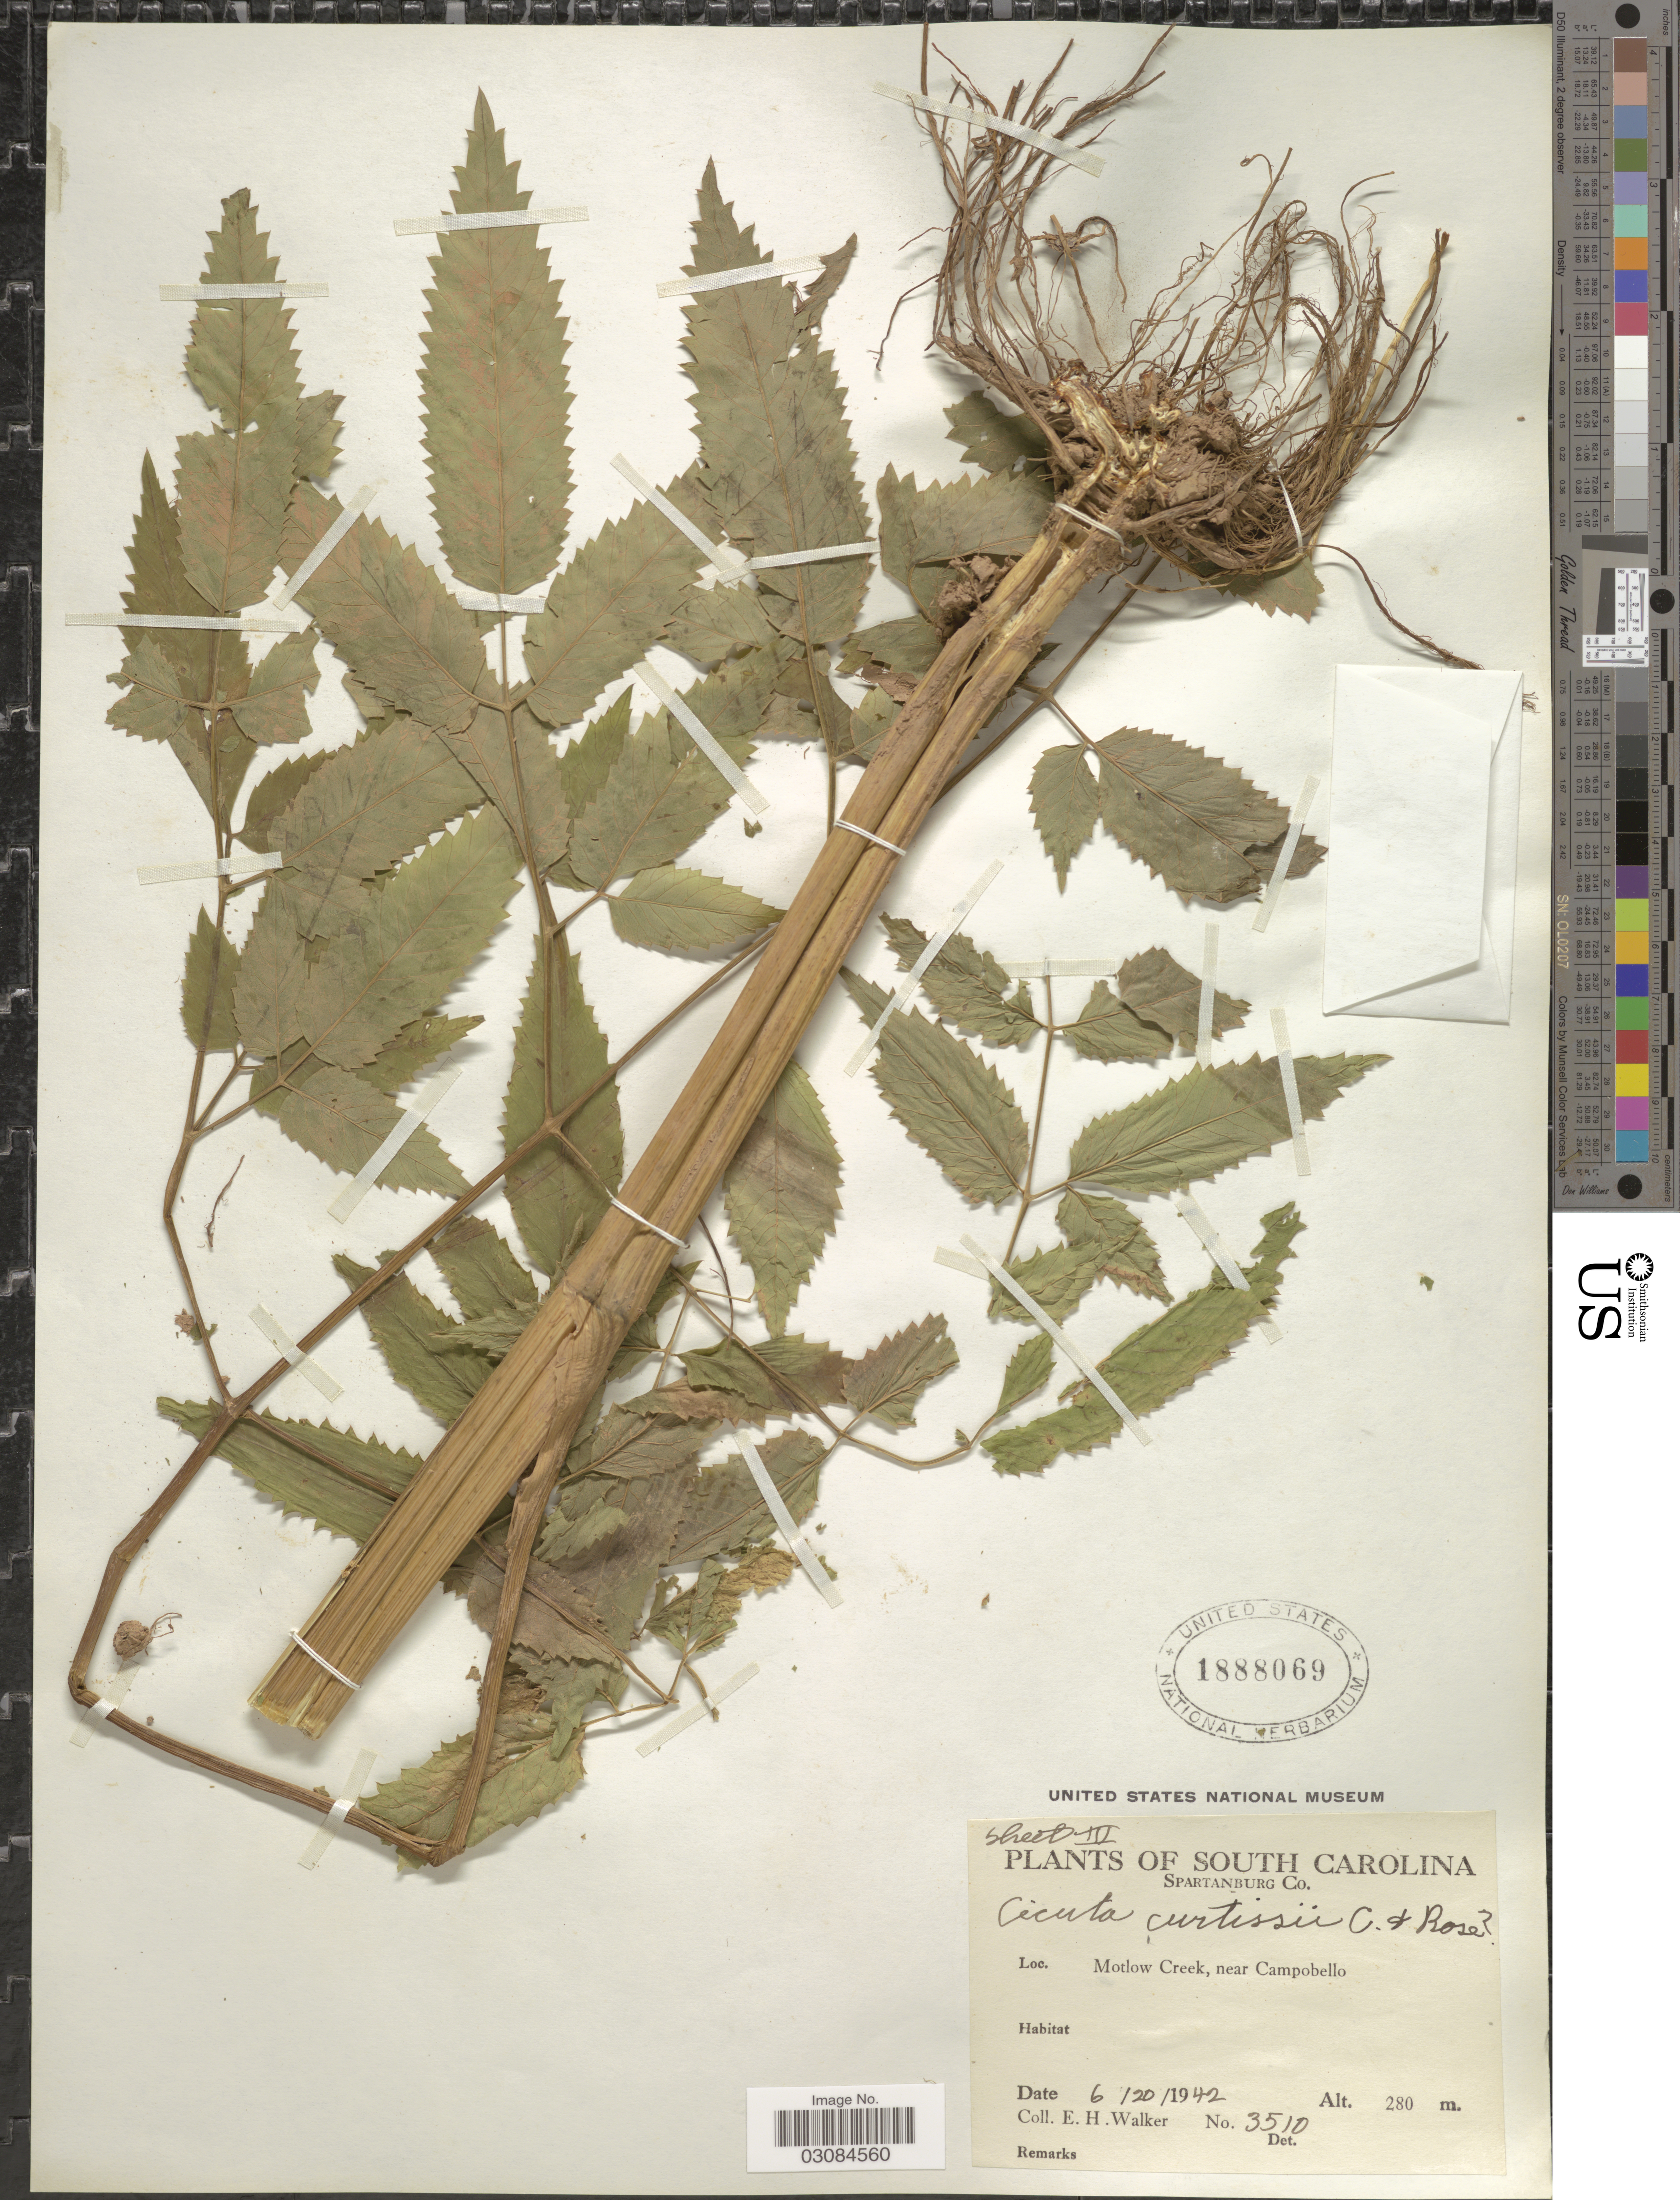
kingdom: Plantae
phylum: Tracheophyta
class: Magnoliopsida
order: Apiales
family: Apiaceae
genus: Cicuta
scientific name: Cicuta mexicana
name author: J.M. Coult. & Rose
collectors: E. H. Walker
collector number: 3510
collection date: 1942-06-20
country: United States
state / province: South Carolina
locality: Spartanburg Co. Motlow Creek, near Campobello.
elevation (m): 280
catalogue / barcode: US 1888069